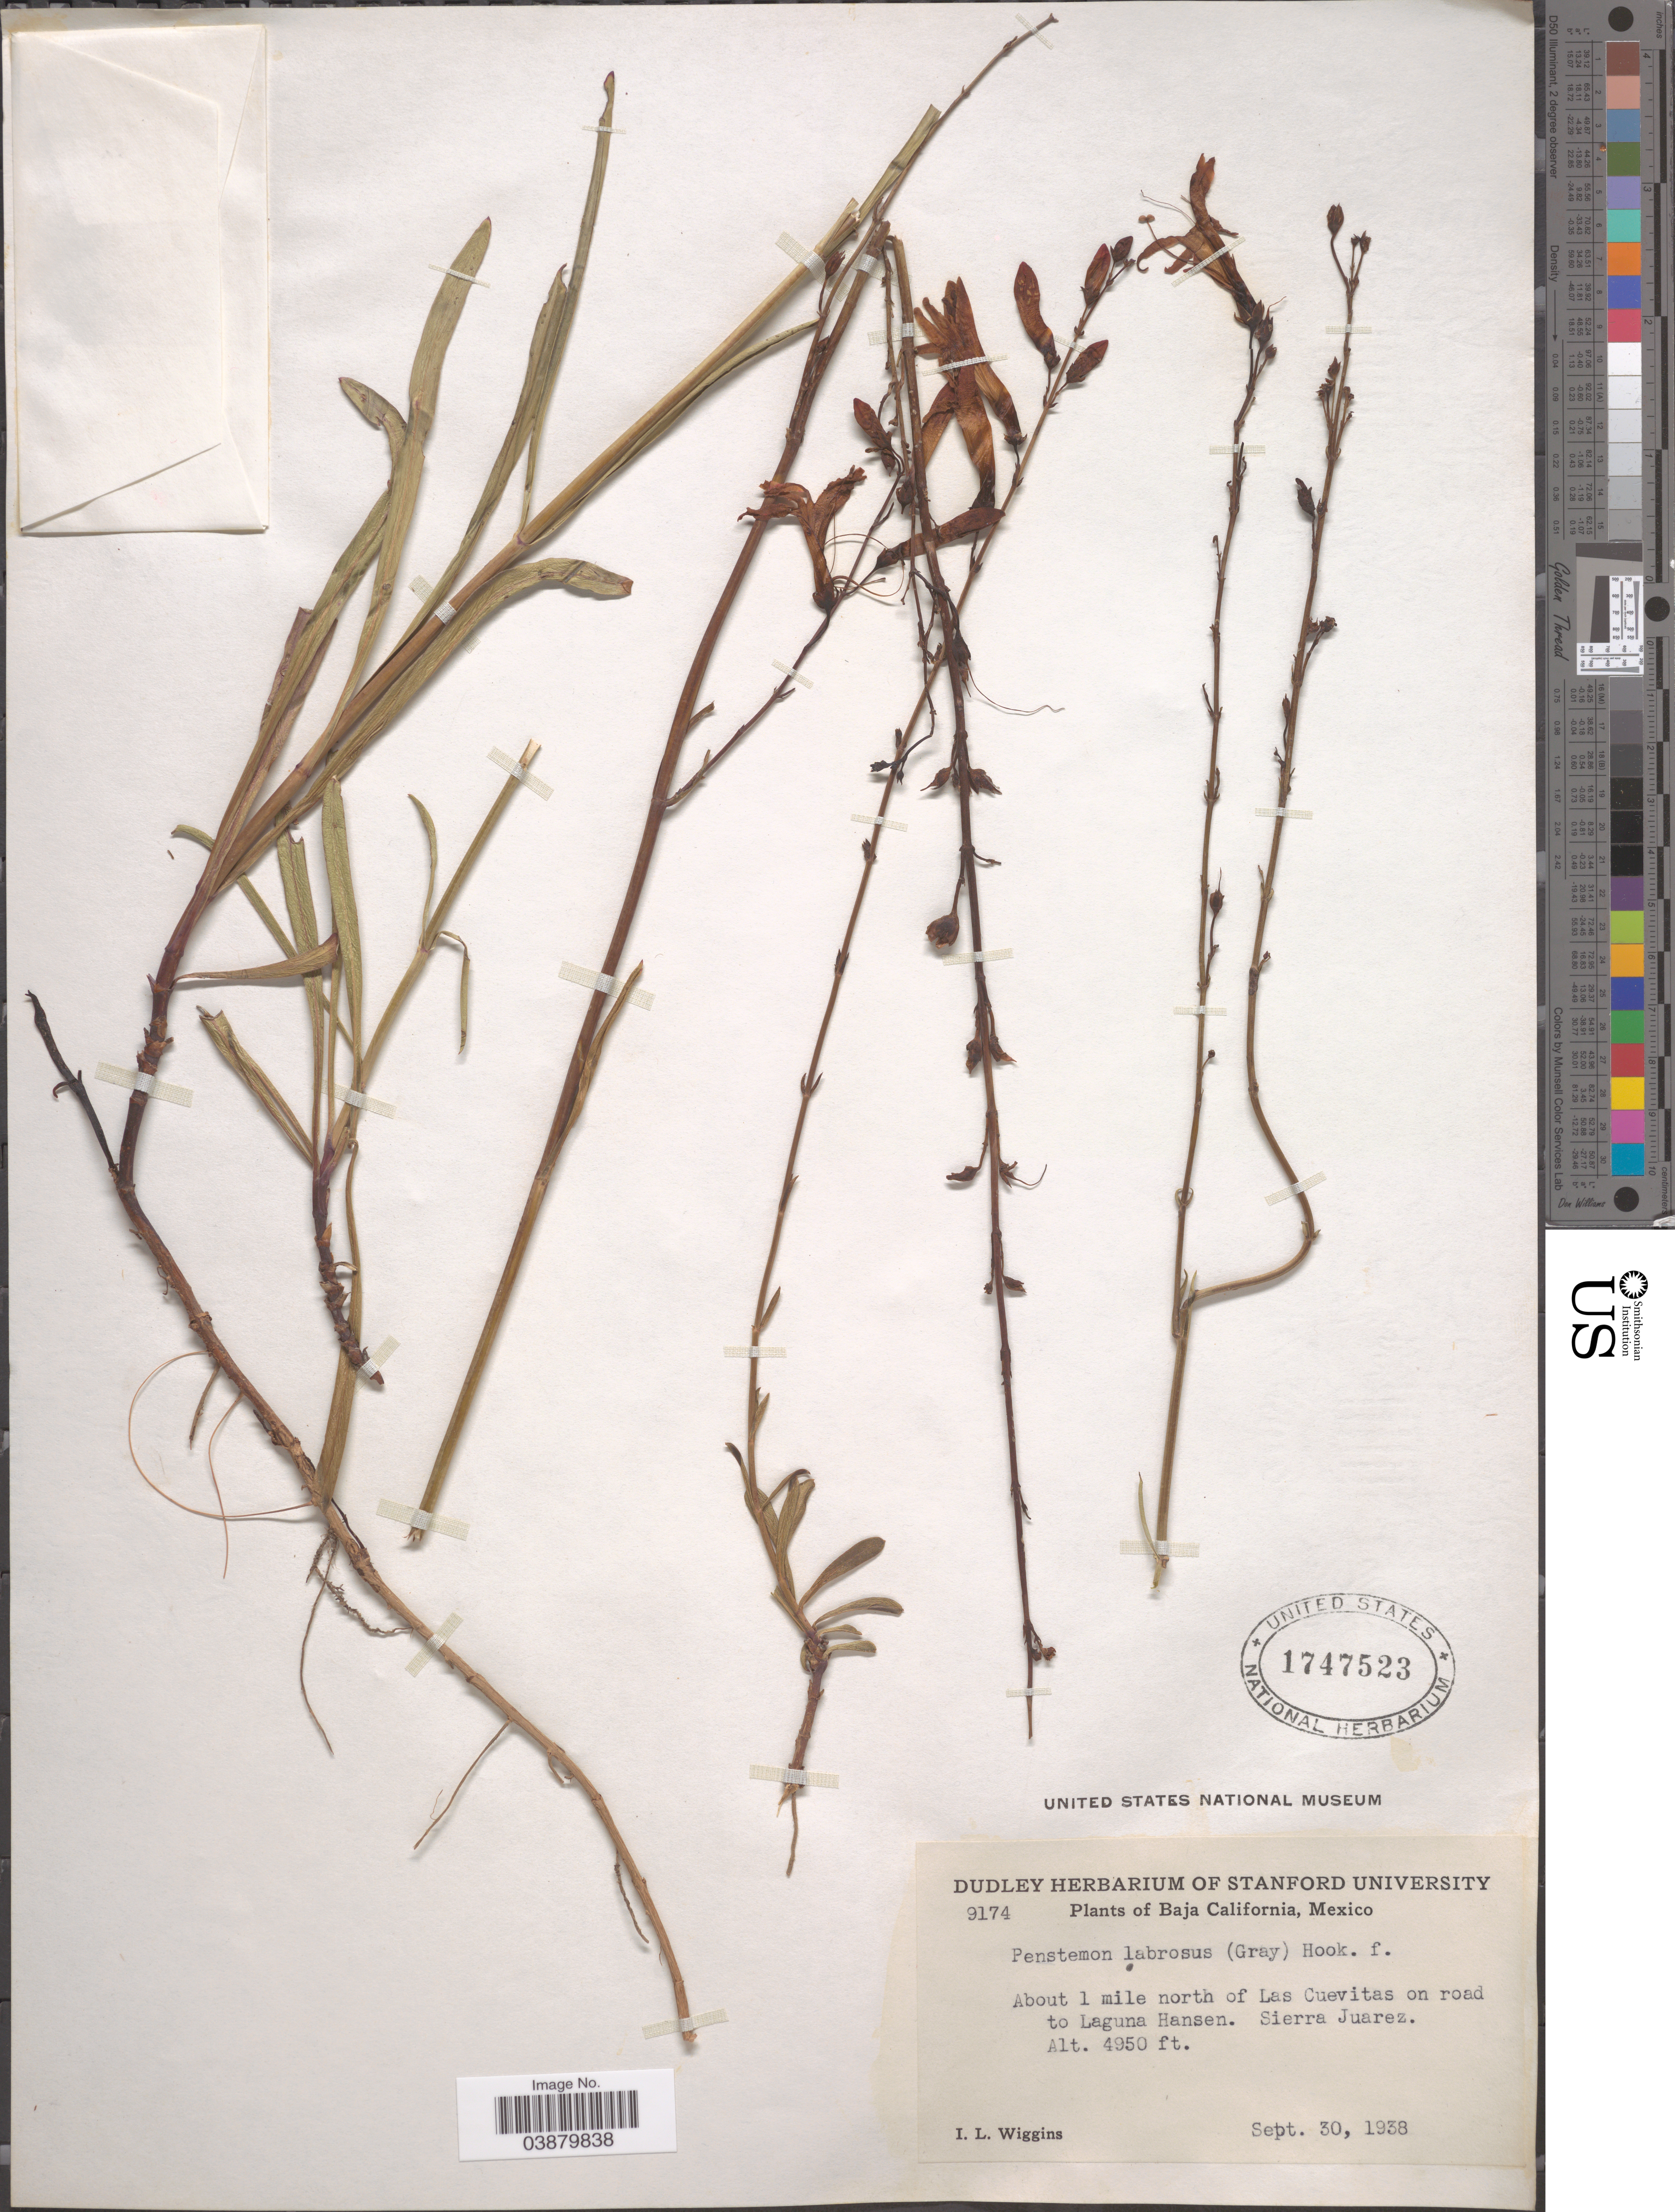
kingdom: Plantae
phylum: Tracheophyta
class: Magnoliopsida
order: Lamiales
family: Plantaginaceae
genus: Penstemon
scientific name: Penstemon labrosus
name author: (A. Gray) Mast. ex Hook. f.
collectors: I. L. Wiggins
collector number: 9174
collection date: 1938-09-30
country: Mexico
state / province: Baja California Norte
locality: About 1 mile north of Las Cuevitas on road to Laguna Hansen. Sierra Juarez.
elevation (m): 1509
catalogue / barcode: US 1747523